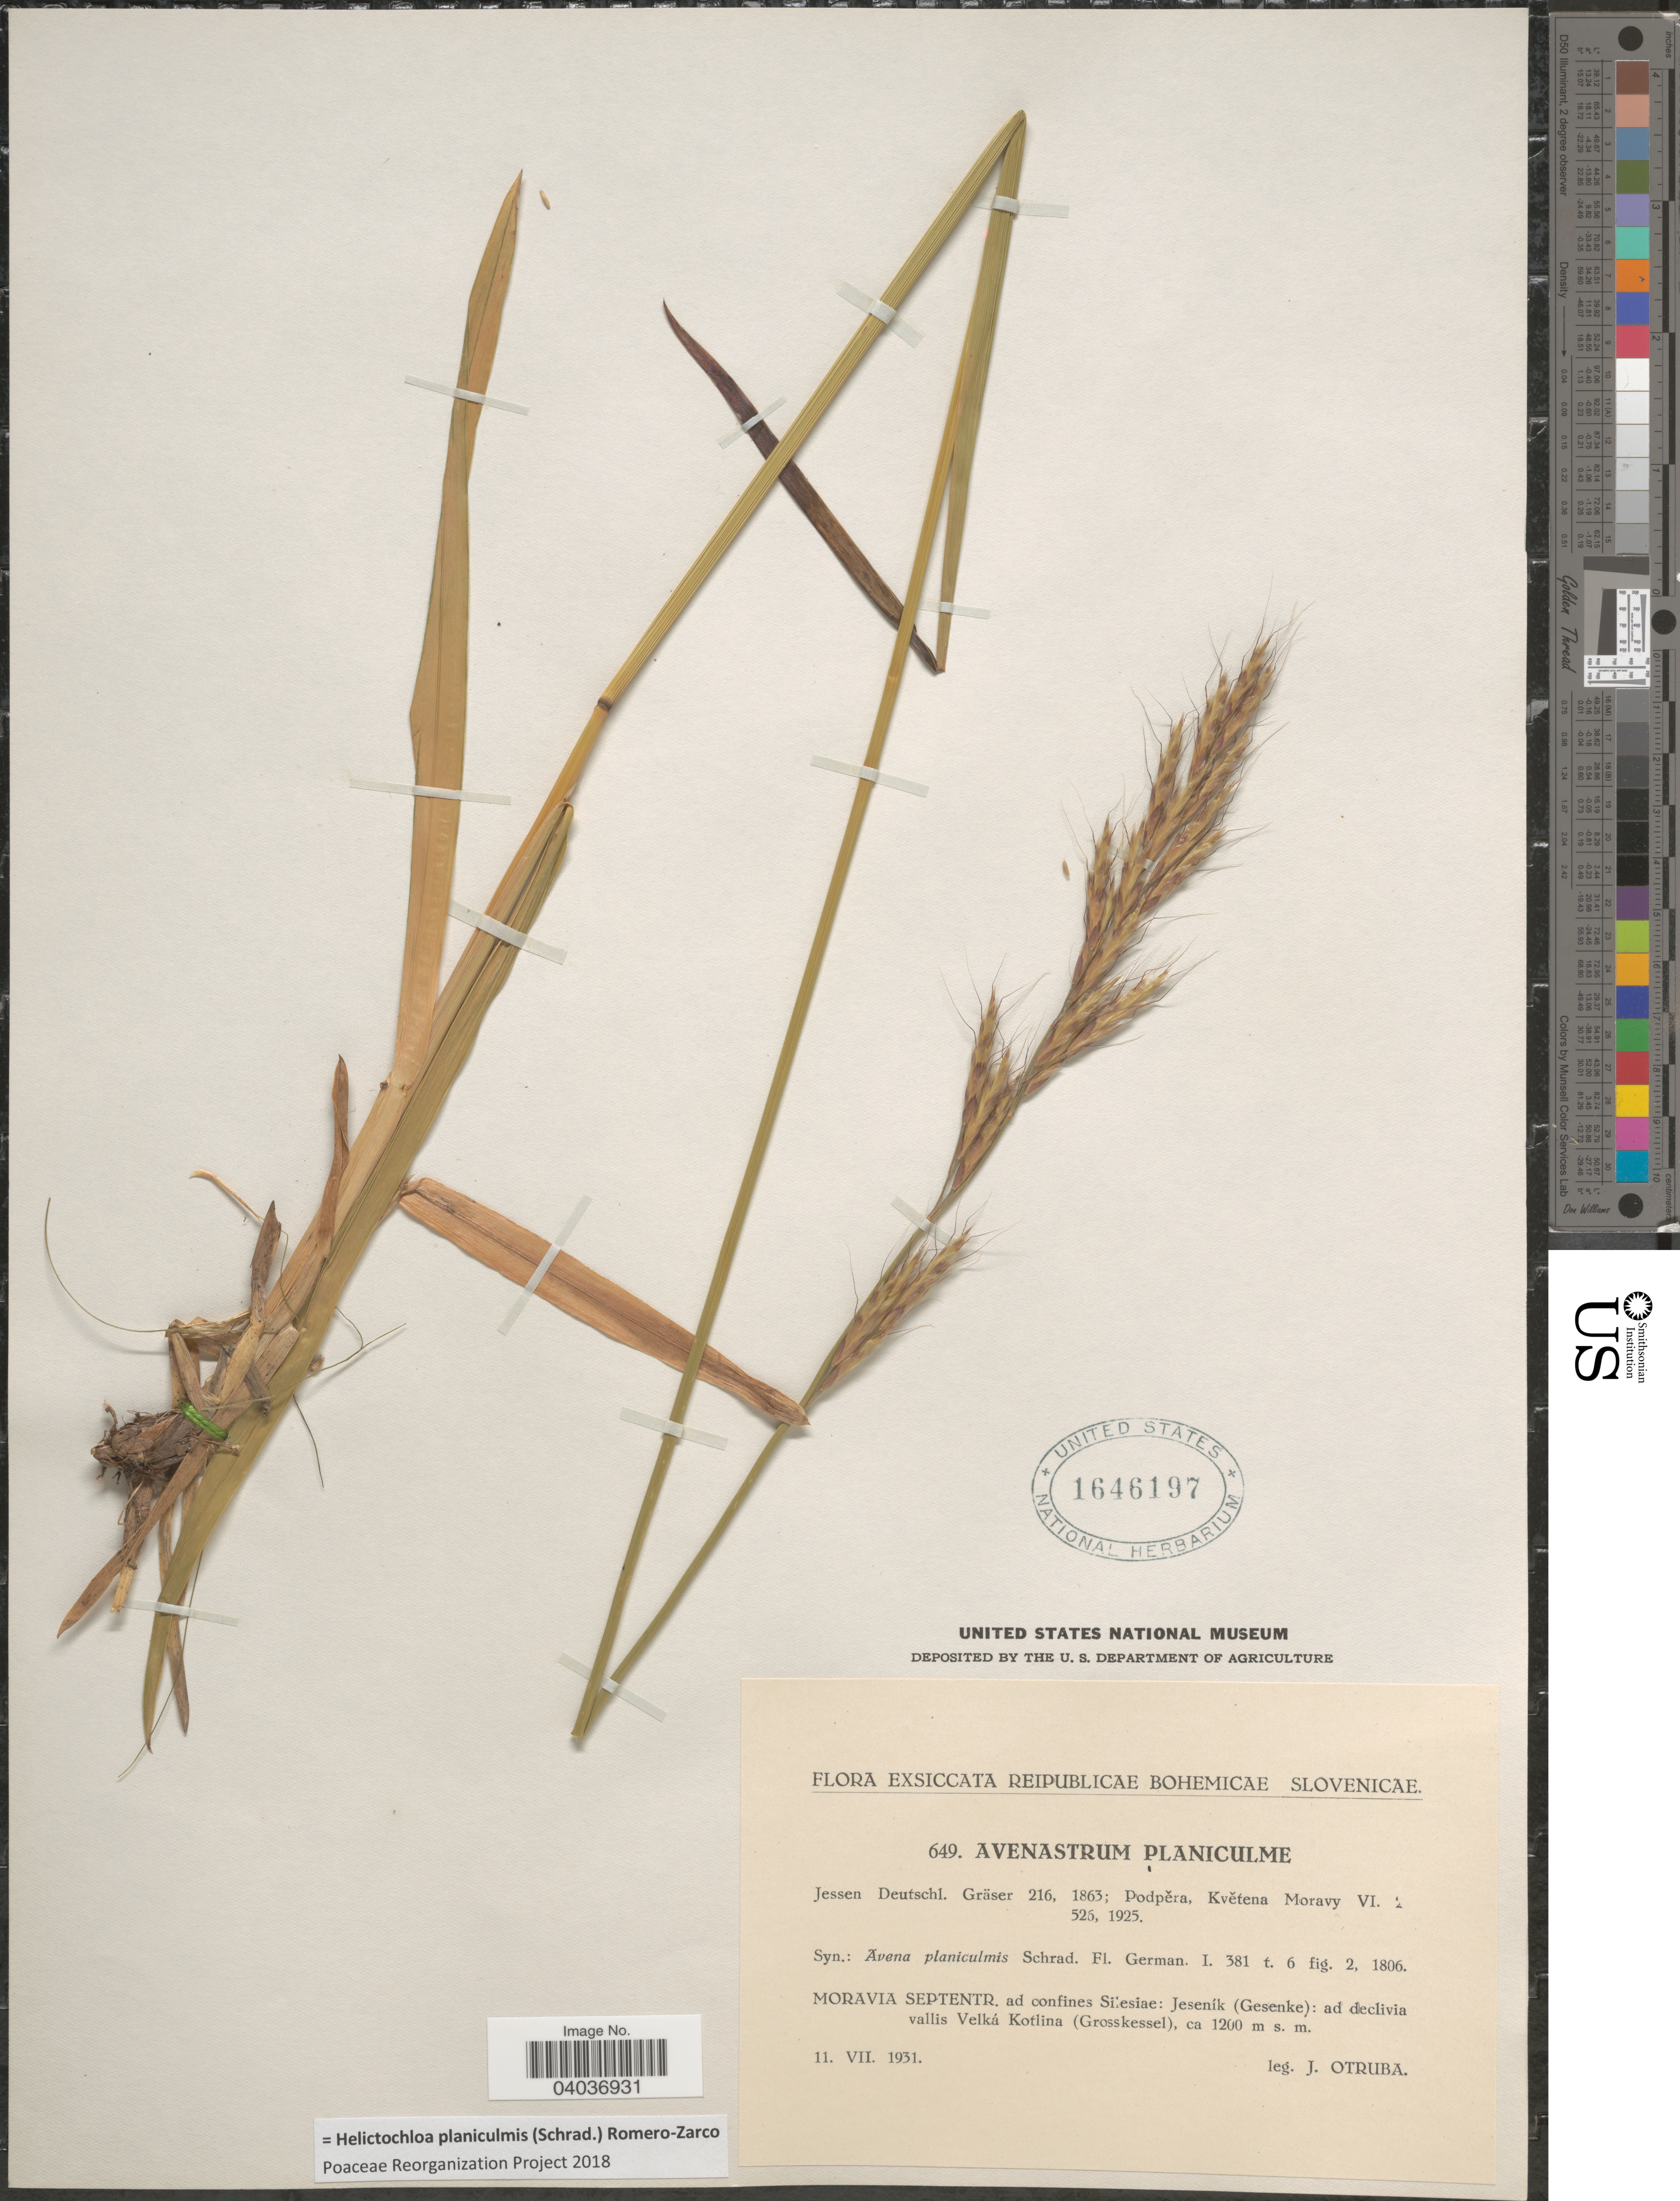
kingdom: Plantae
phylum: Tracheophyta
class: Liliopsida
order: Poales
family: Poaceae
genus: Helictochloa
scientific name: Helictochloa planiculmis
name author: (Schrad.) Romero Zarco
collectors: J. Otruba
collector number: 649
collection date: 1931-07-11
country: Czechia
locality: Reipublicae Bohemicae Slovenicae. Moravia Septentr. ad confines Silesiae: Jeseník (Geschenke): ad declivia vallis Velká Kotlina (Grosskessel).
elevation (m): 1200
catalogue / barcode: US 1646197